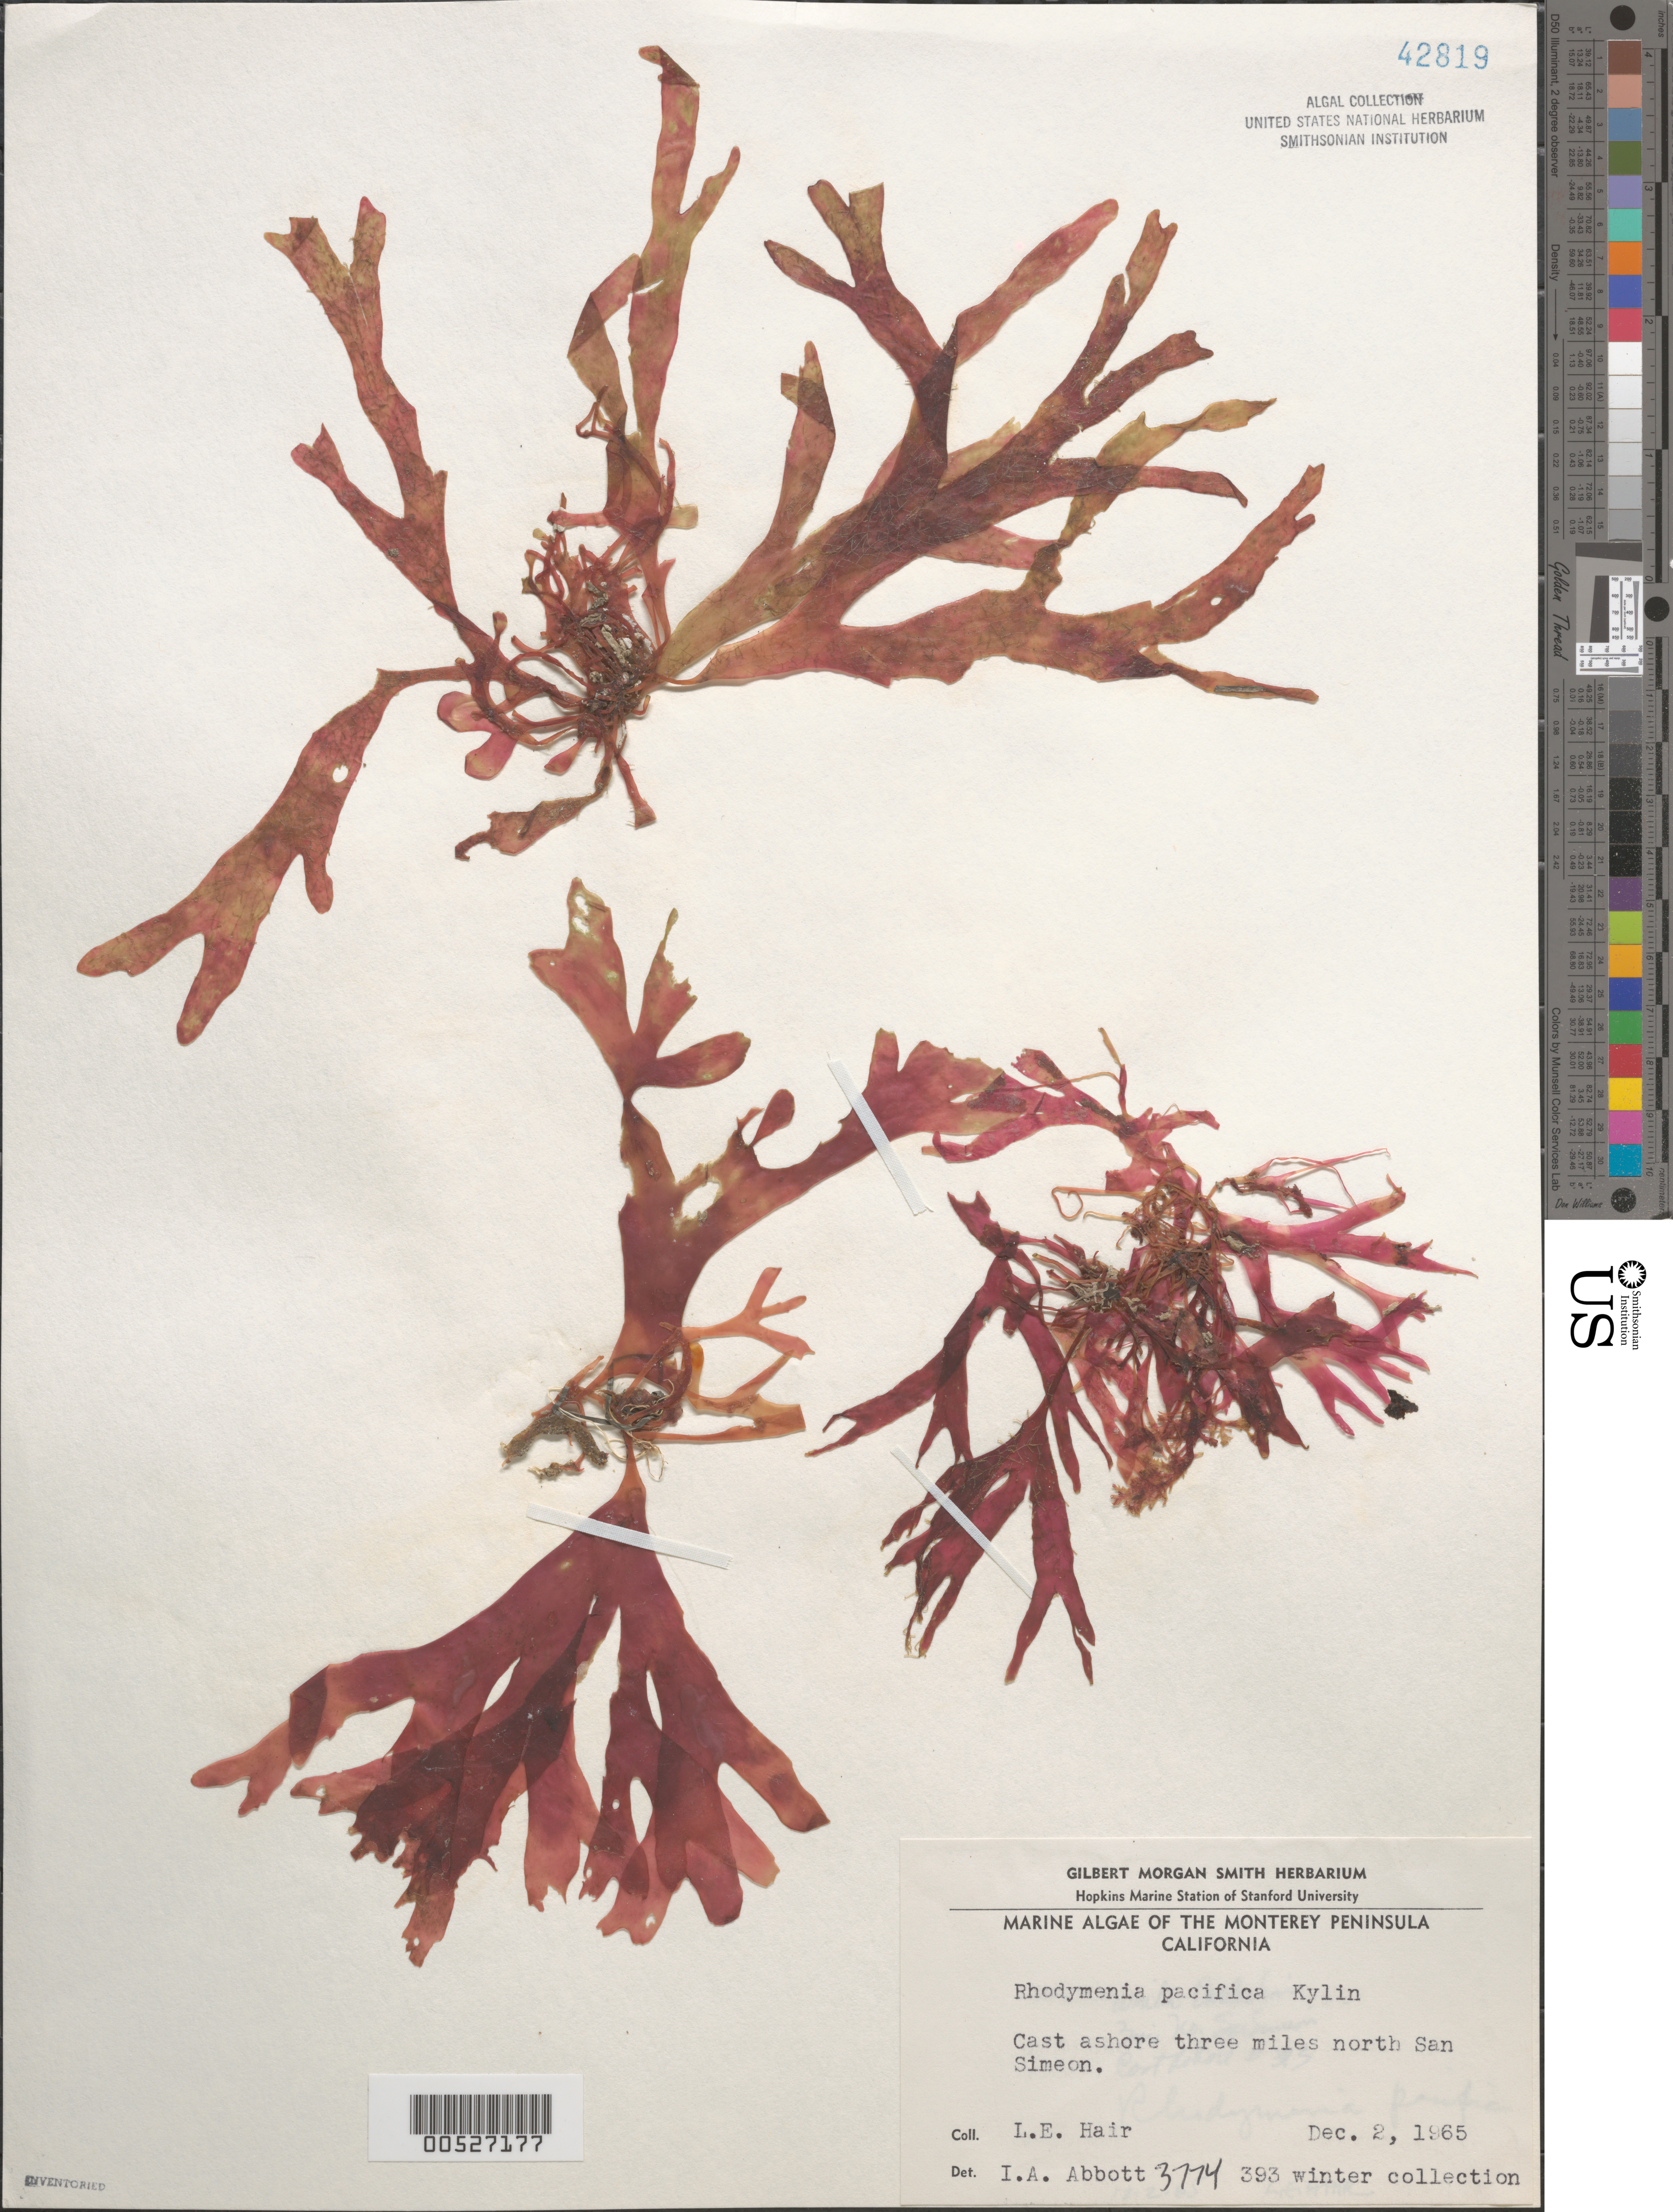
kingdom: Plantae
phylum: Rhodophyta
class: Florideophyceae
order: Rhodymeniales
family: Rhodymeniaceae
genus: Rhodymenia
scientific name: Rhodymenia pacifica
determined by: Abbott, Isabella A.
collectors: L. Hair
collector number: IAA 3774 & LEH 393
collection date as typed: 02 Dec 1965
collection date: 1965-12-02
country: United States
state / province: California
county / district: San Luis Obispo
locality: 3 miles north of San Simeon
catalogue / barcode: US 42819